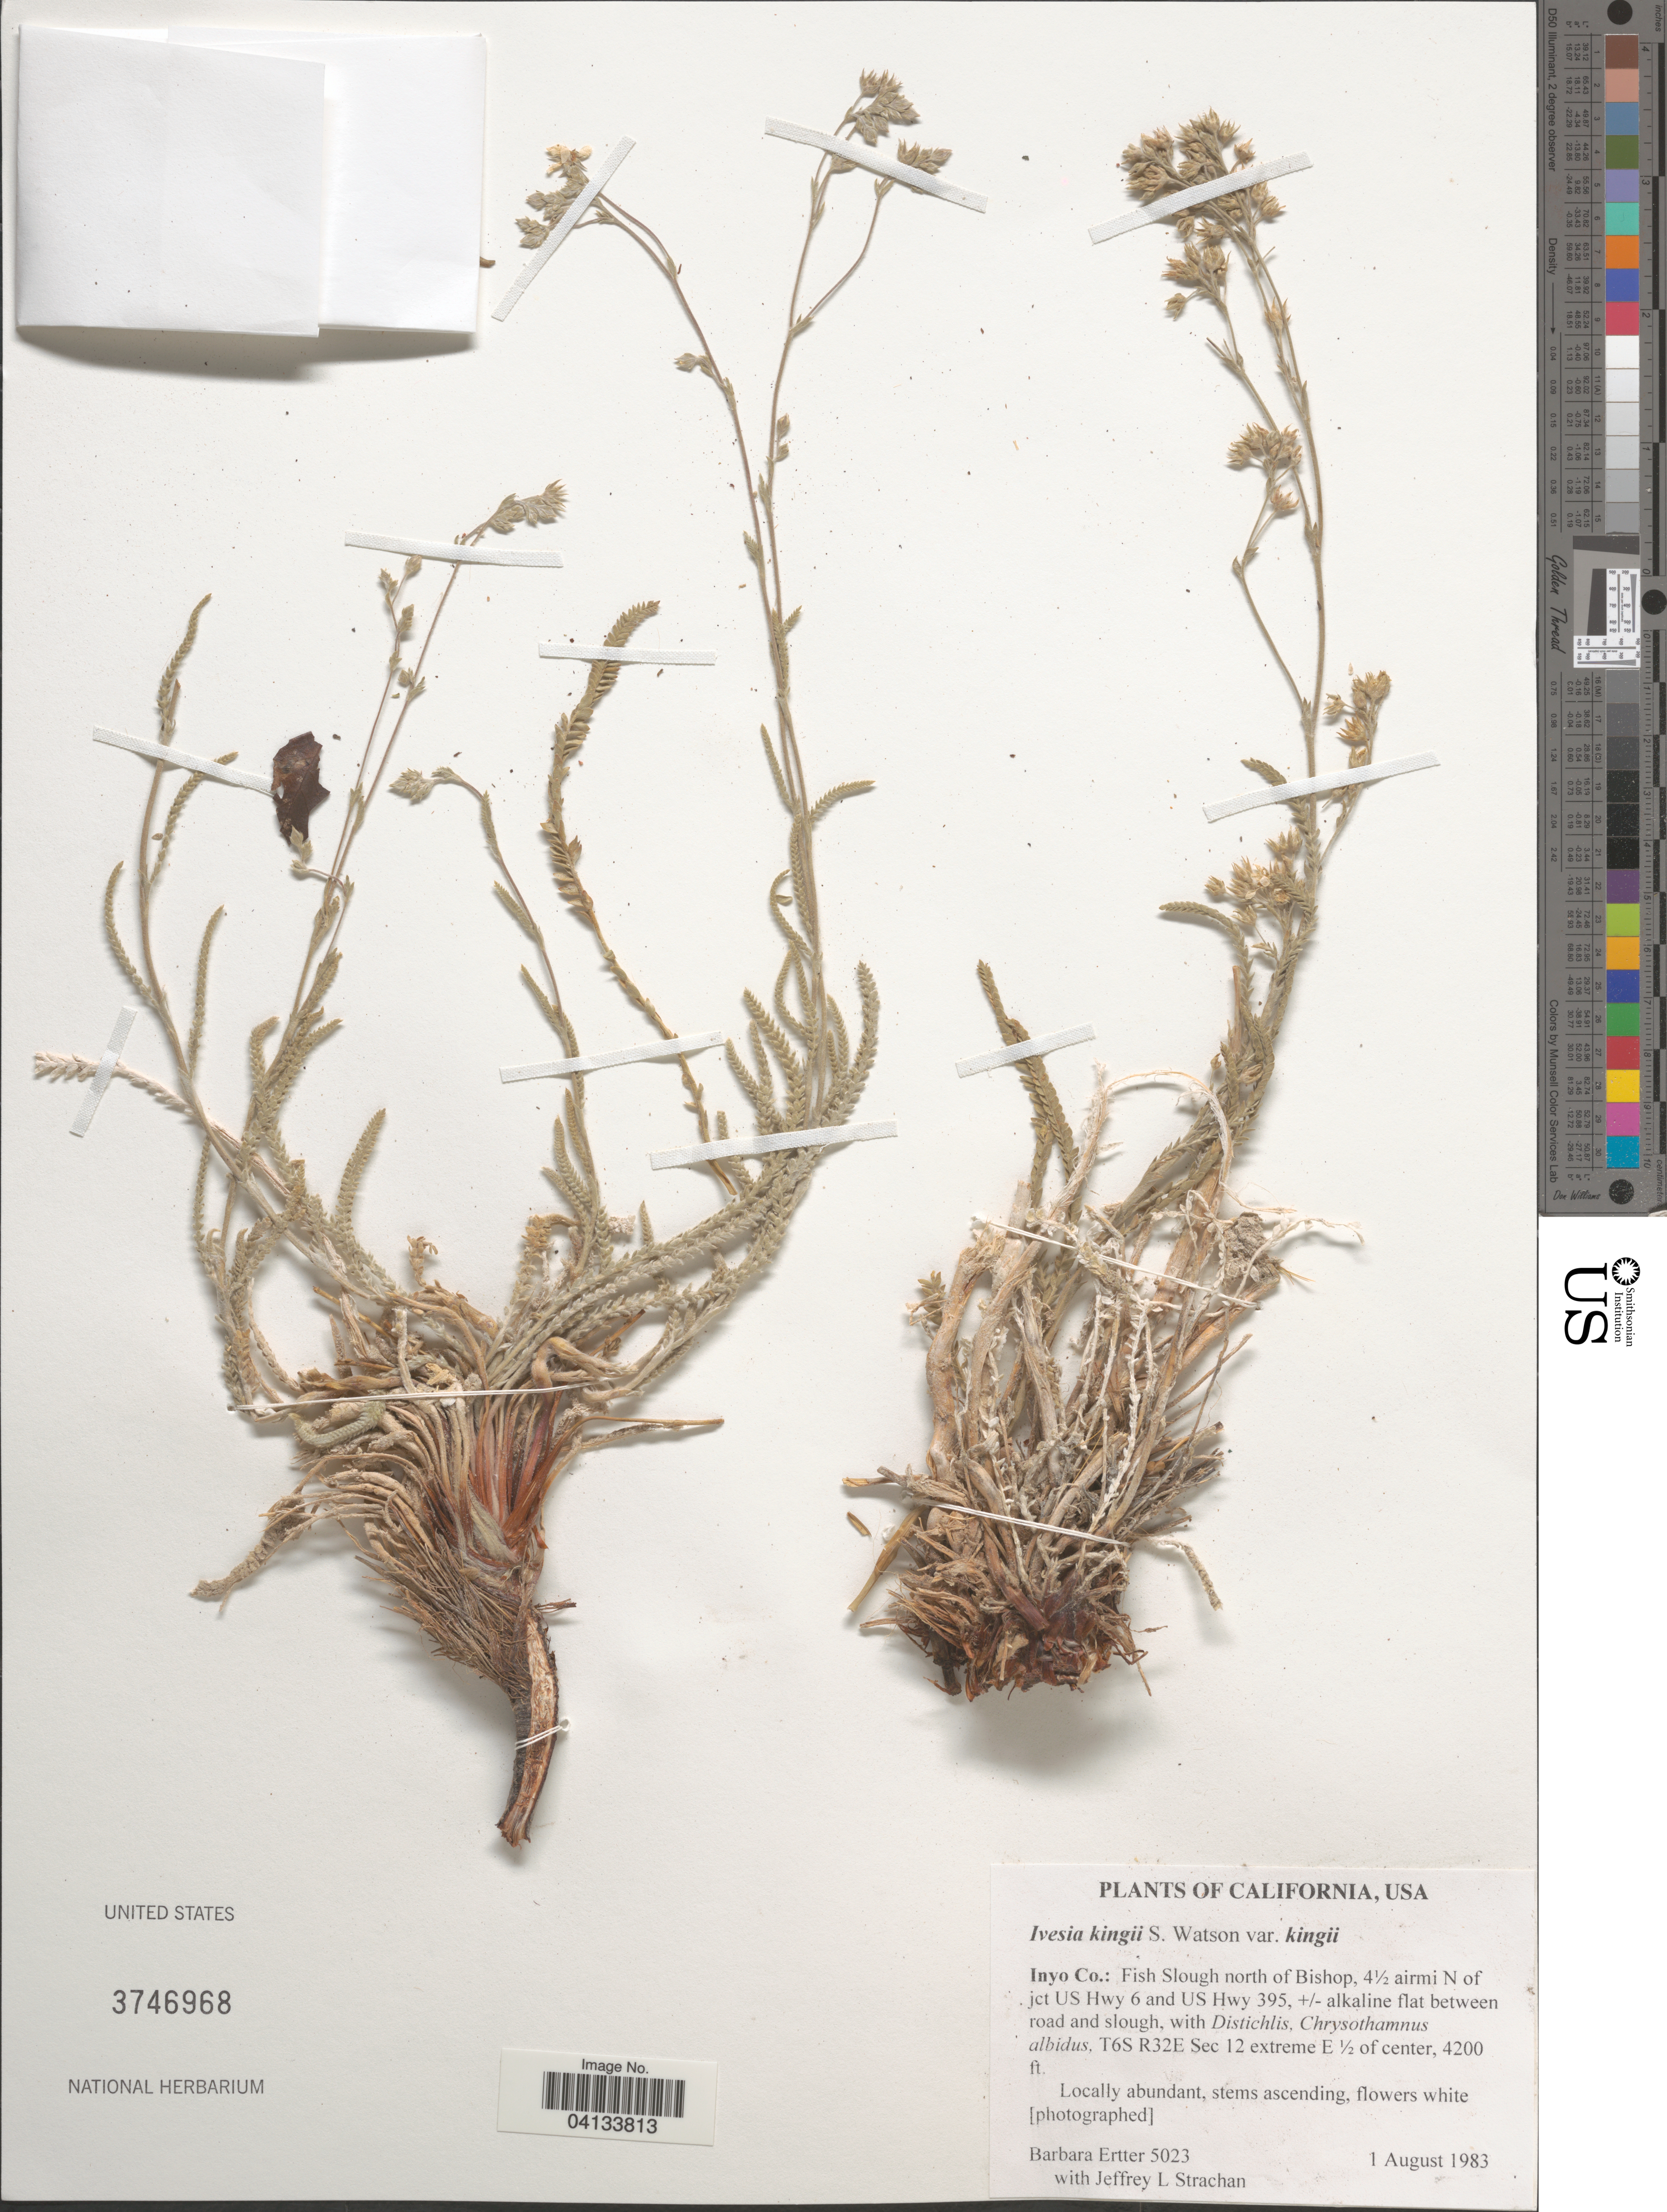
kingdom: Plantae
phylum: Tracheophyta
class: Magnoliopsida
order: Rosales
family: Rosaceae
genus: Potentilla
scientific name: Potentilla kingii var. kingii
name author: (S. Watson) Greene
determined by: Strong, Mark T., (BOT), Smithsonian Institution - National Museum of Natural History (UNITED STATES)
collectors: B. Ertter & J. Strachan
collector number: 5023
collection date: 1983-08-01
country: United States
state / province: California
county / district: Inyo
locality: Inyo Co.: Fish Slough north of Bishop, 4½ airmi N of jct US Hwy 6 and US Hwy 395, T6S R32E Sec 12 extreme E ½ of center.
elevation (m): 1280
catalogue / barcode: US 3746968